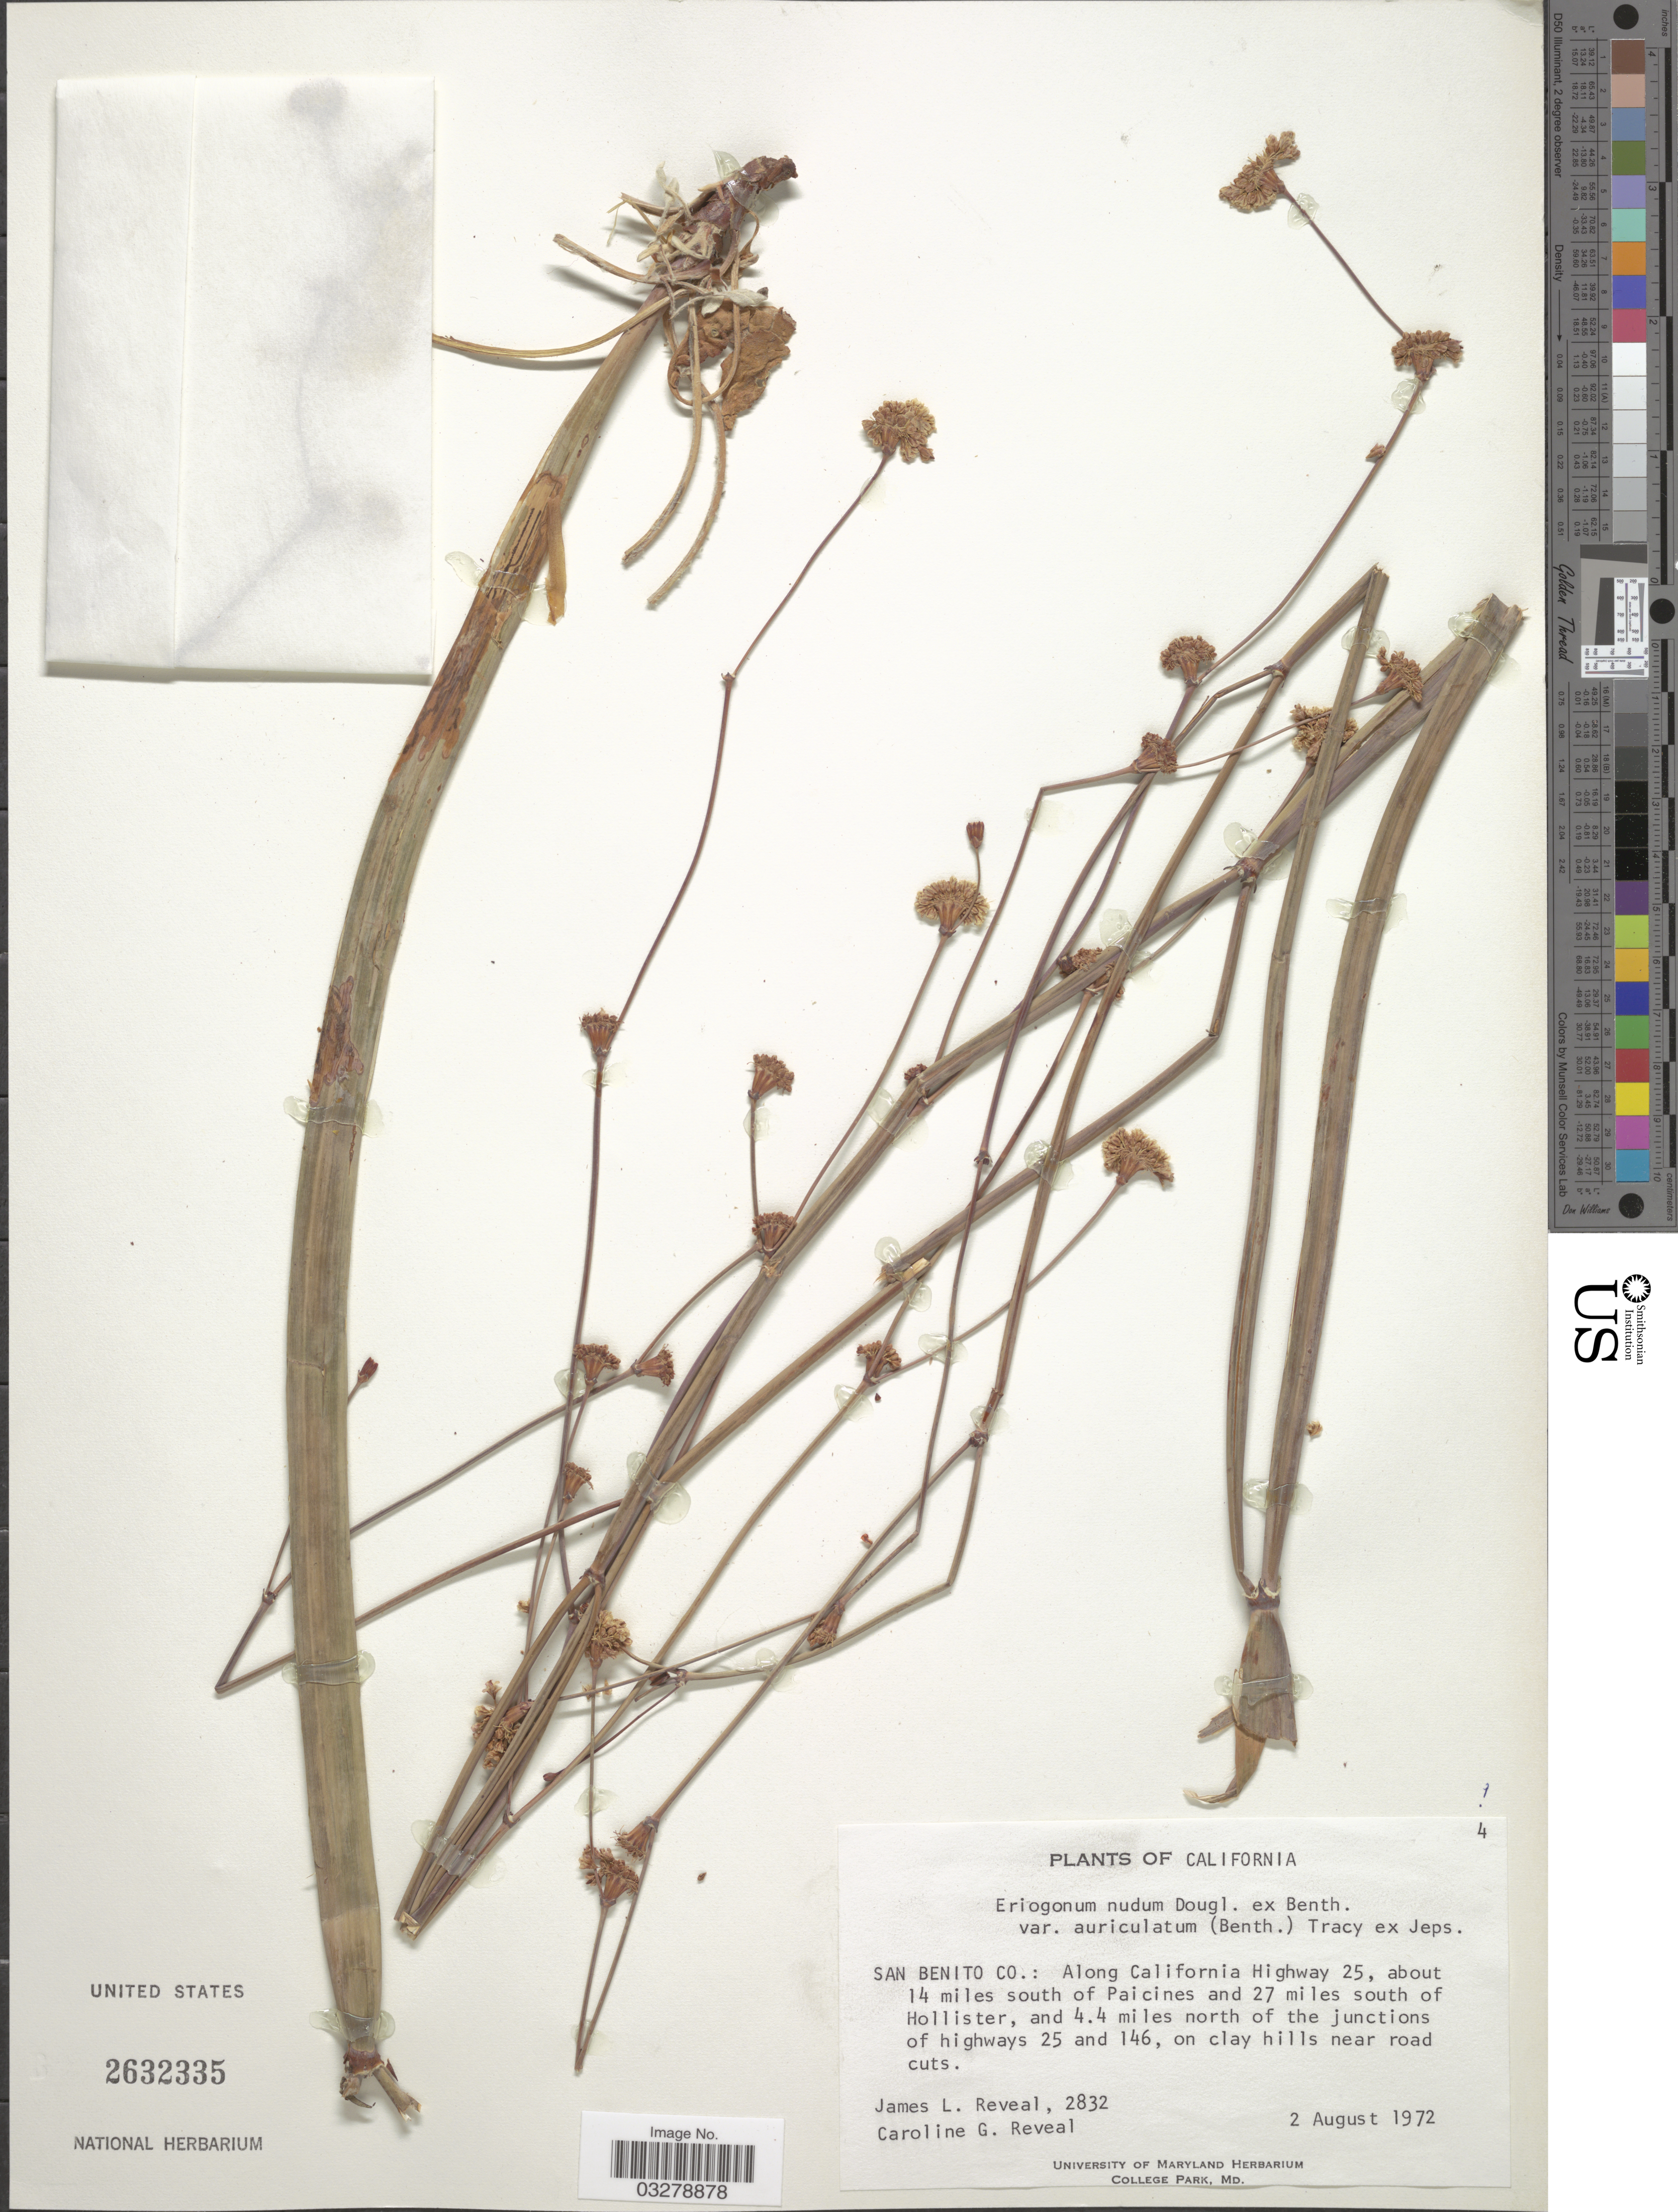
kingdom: Plantae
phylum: Tracheophyta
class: Magnoliopsida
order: Caryophyllales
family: Polygonaceae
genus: Eriogonum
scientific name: Eriogonum nudum var. auriculatum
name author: (Benth.) Tracy ex Jeps.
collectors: J. L. Reveal & C. G. Reveal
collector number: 2832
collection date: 1972-08-02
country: United States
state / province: California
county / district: San Benito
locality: San Benito Co.: Along California Highway 25, about 14 miles south of Paicines and 27 miles south of Hollister, and 4.4 miles north of the junctions of highways 25 and 146.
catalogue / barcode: US 2632335